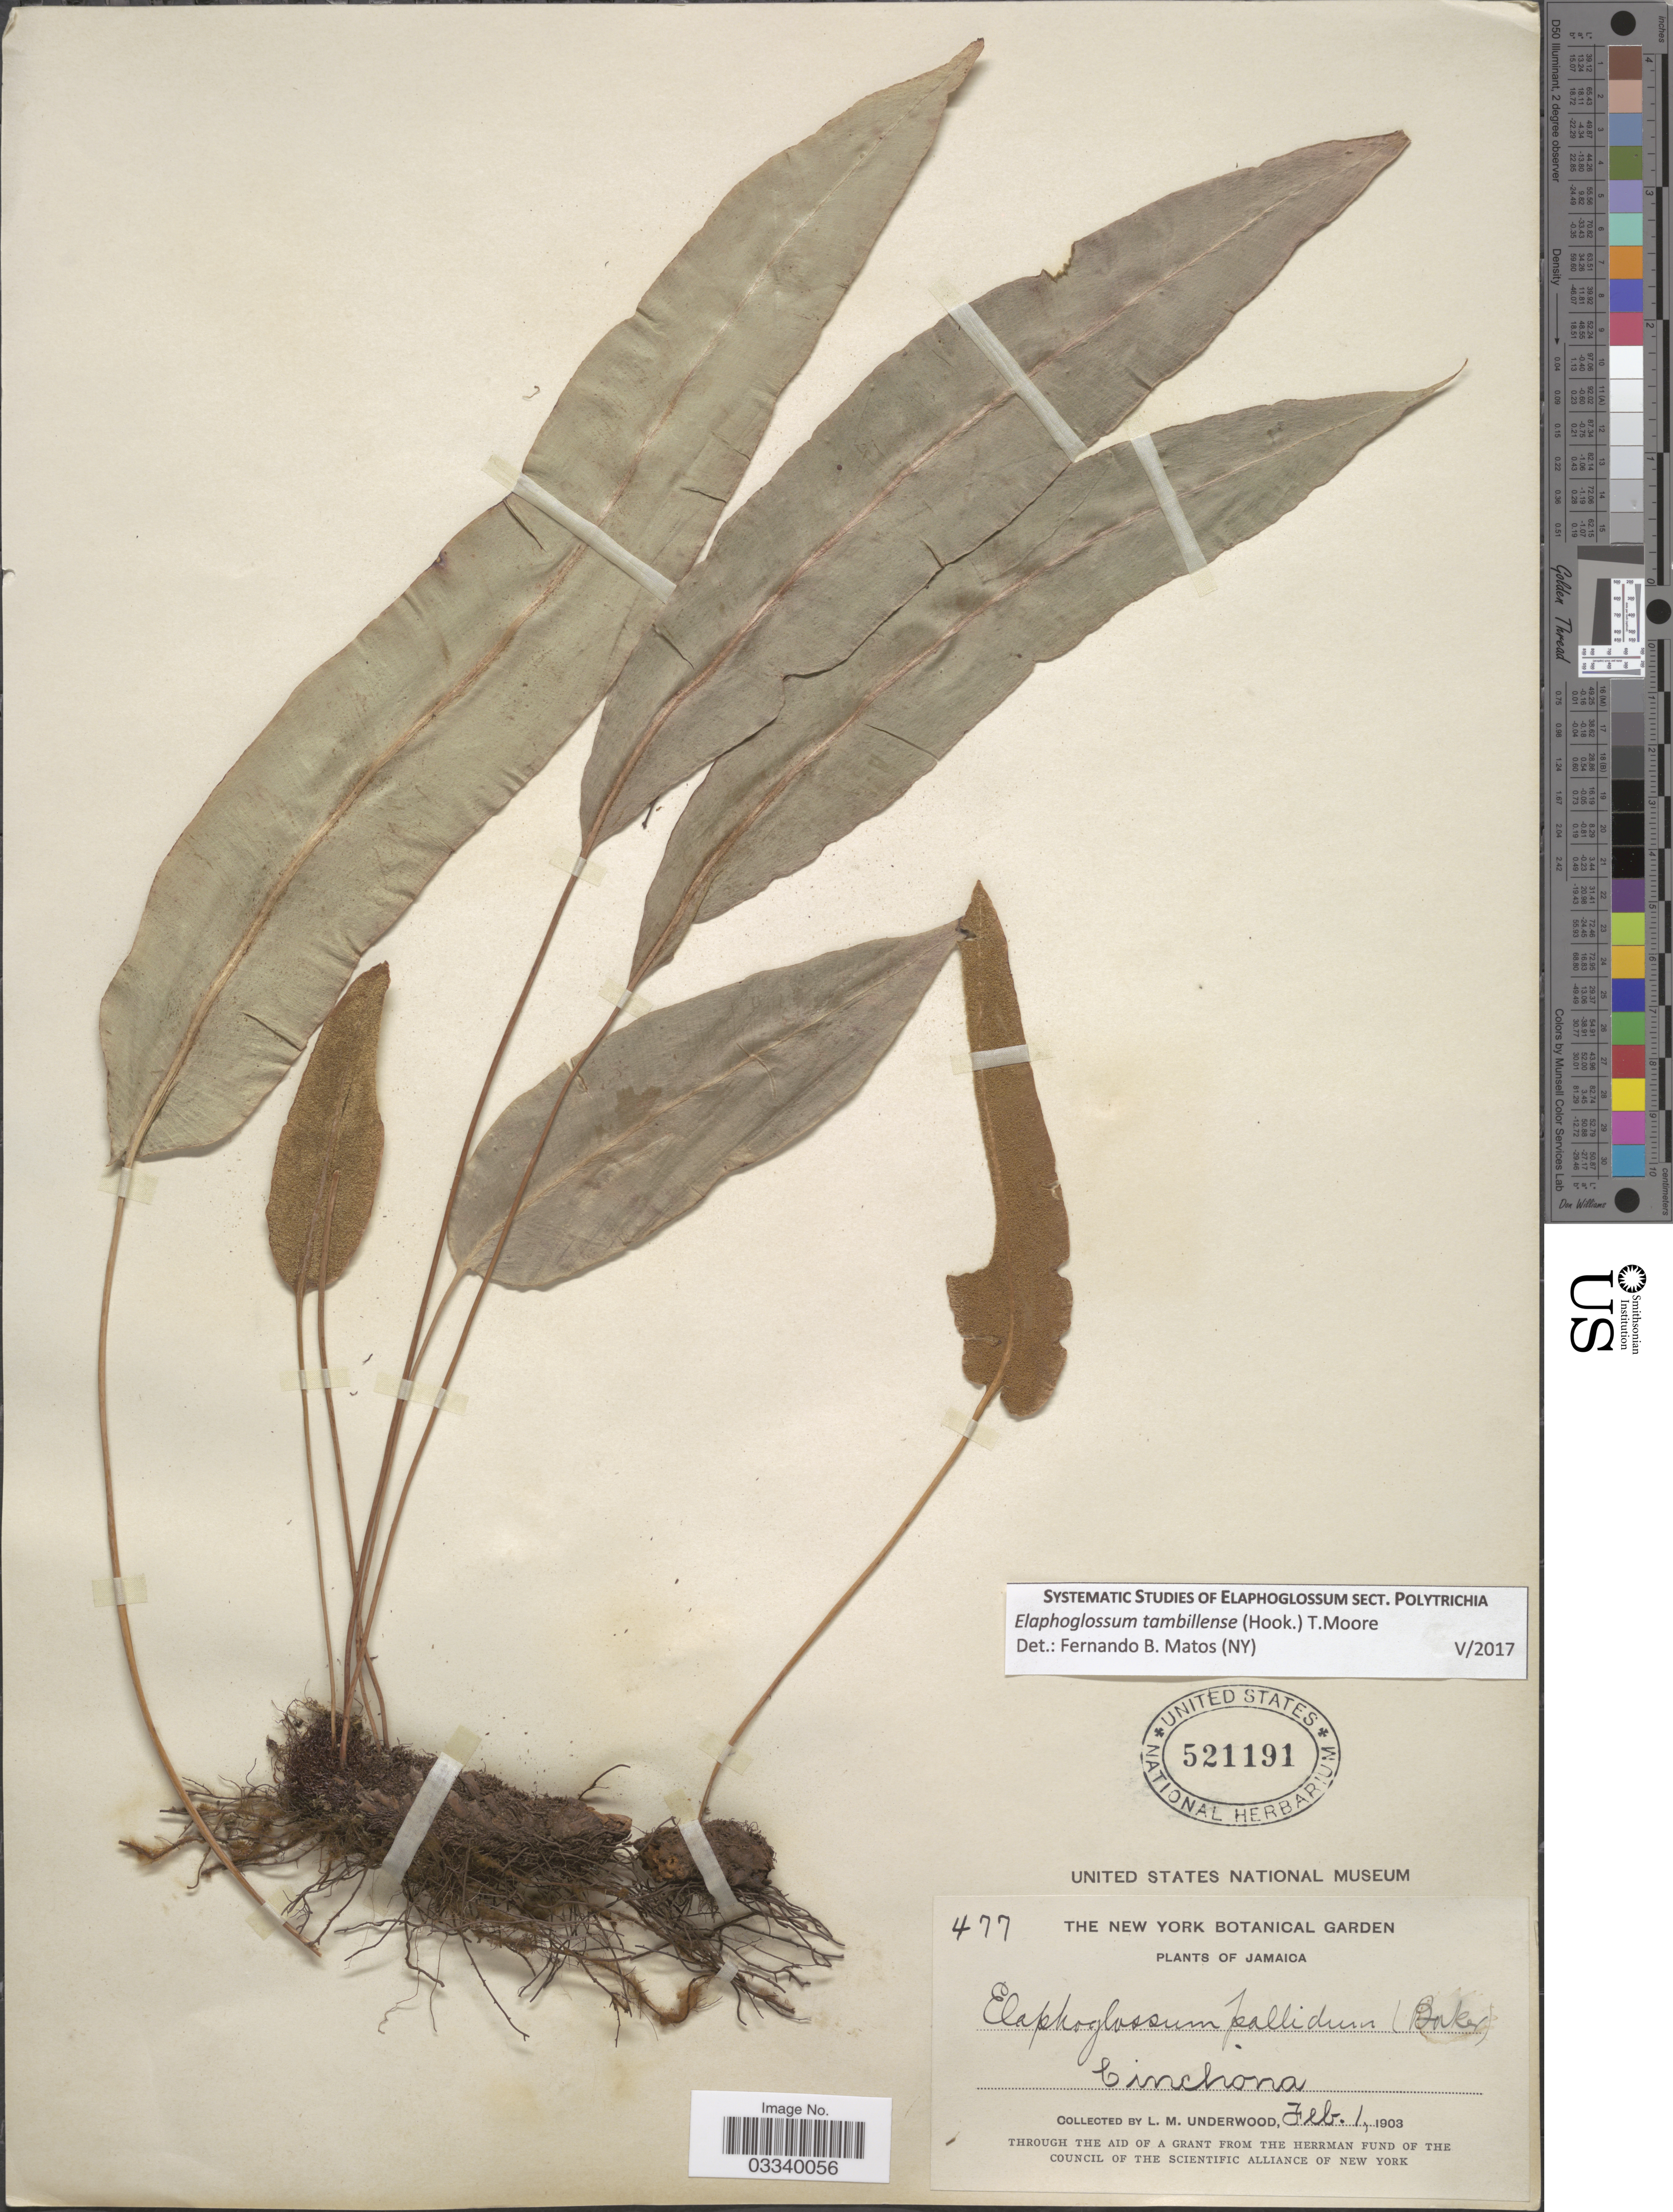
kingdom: Plantae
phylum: Tracheophyta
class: Polypodiopsida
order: Polypodiales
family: Dryopteridaceae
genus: Elaphoglossum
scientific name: Elaphoglossum tambillense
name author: (Hook.) T. Moore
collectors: L. M. Underwood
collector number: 477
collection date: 1903-02-01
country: Jamaica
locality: Cinchona.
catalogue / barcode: US 521191